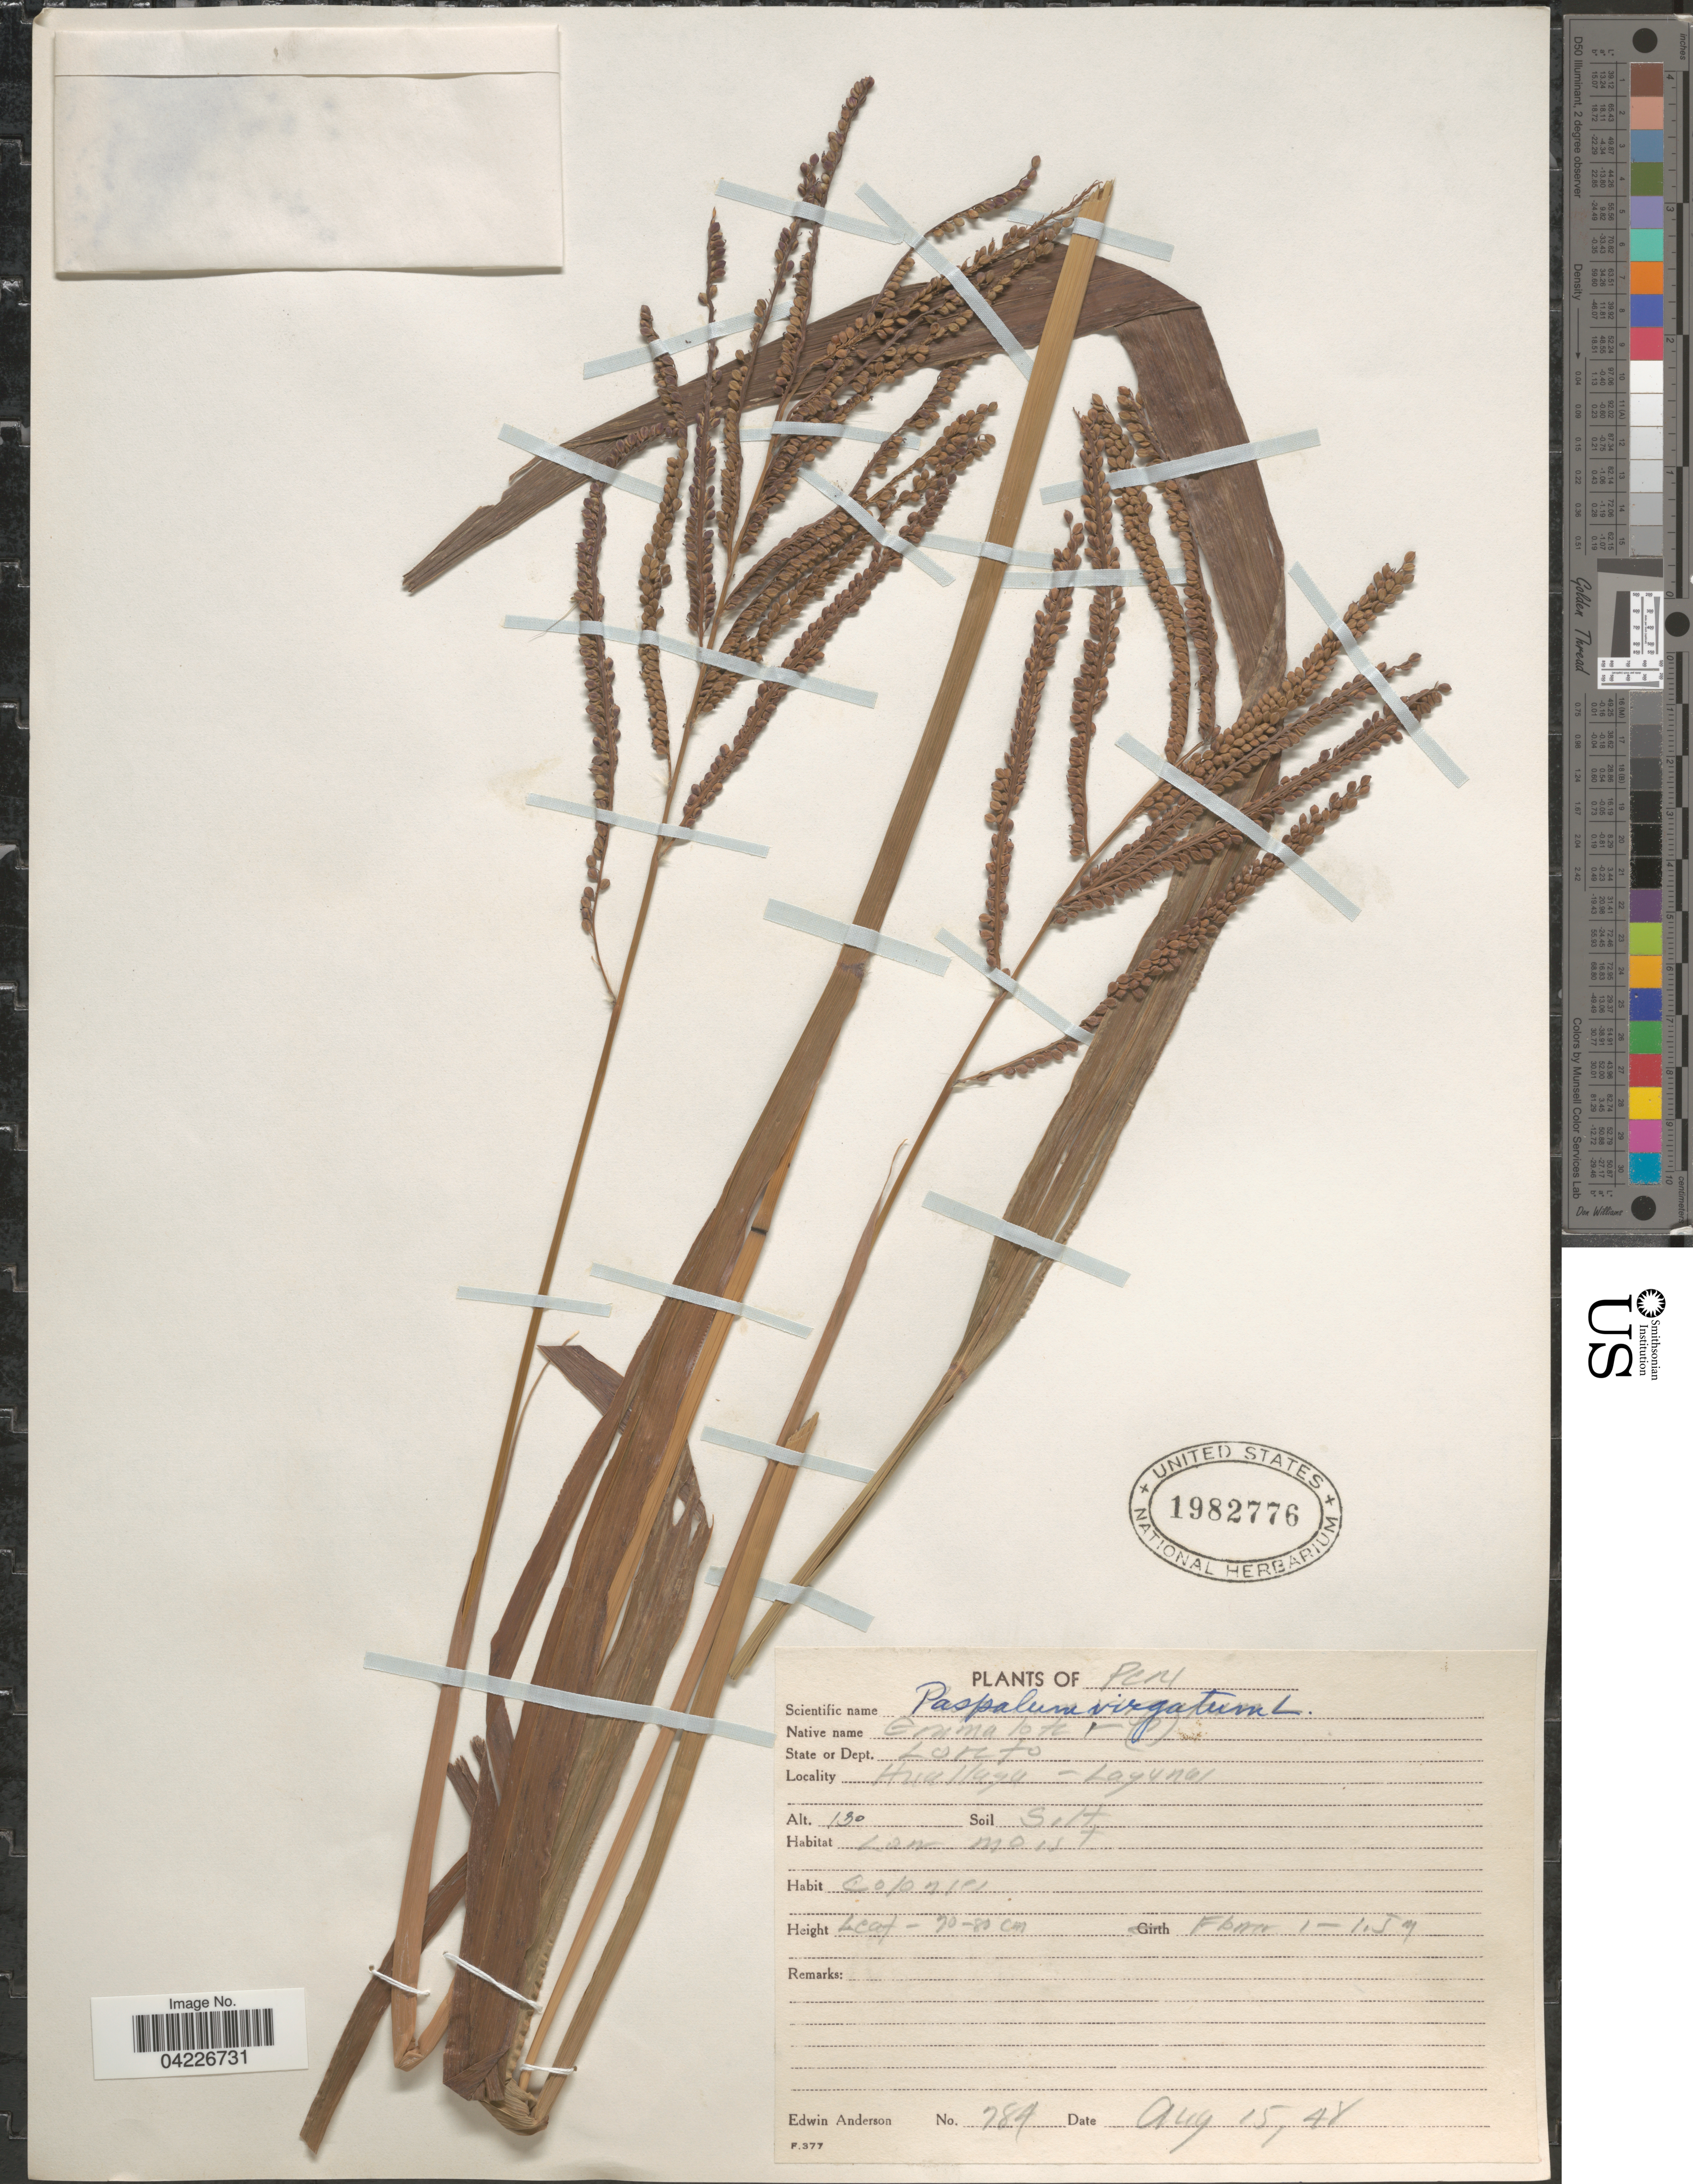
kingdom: Plantae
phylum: Tracheophyta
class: Liliopsida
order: Poales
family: Poaceae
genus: Paspalum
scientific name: Paspalum virgatum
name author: L.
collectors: E. Anderson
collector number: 784*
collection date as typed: Transcribed d/m/y: 15/8/48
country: Peru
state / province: Loreto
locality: State or Dept. Loreto. Huallaga - Laguna.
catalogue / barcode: US 1982776